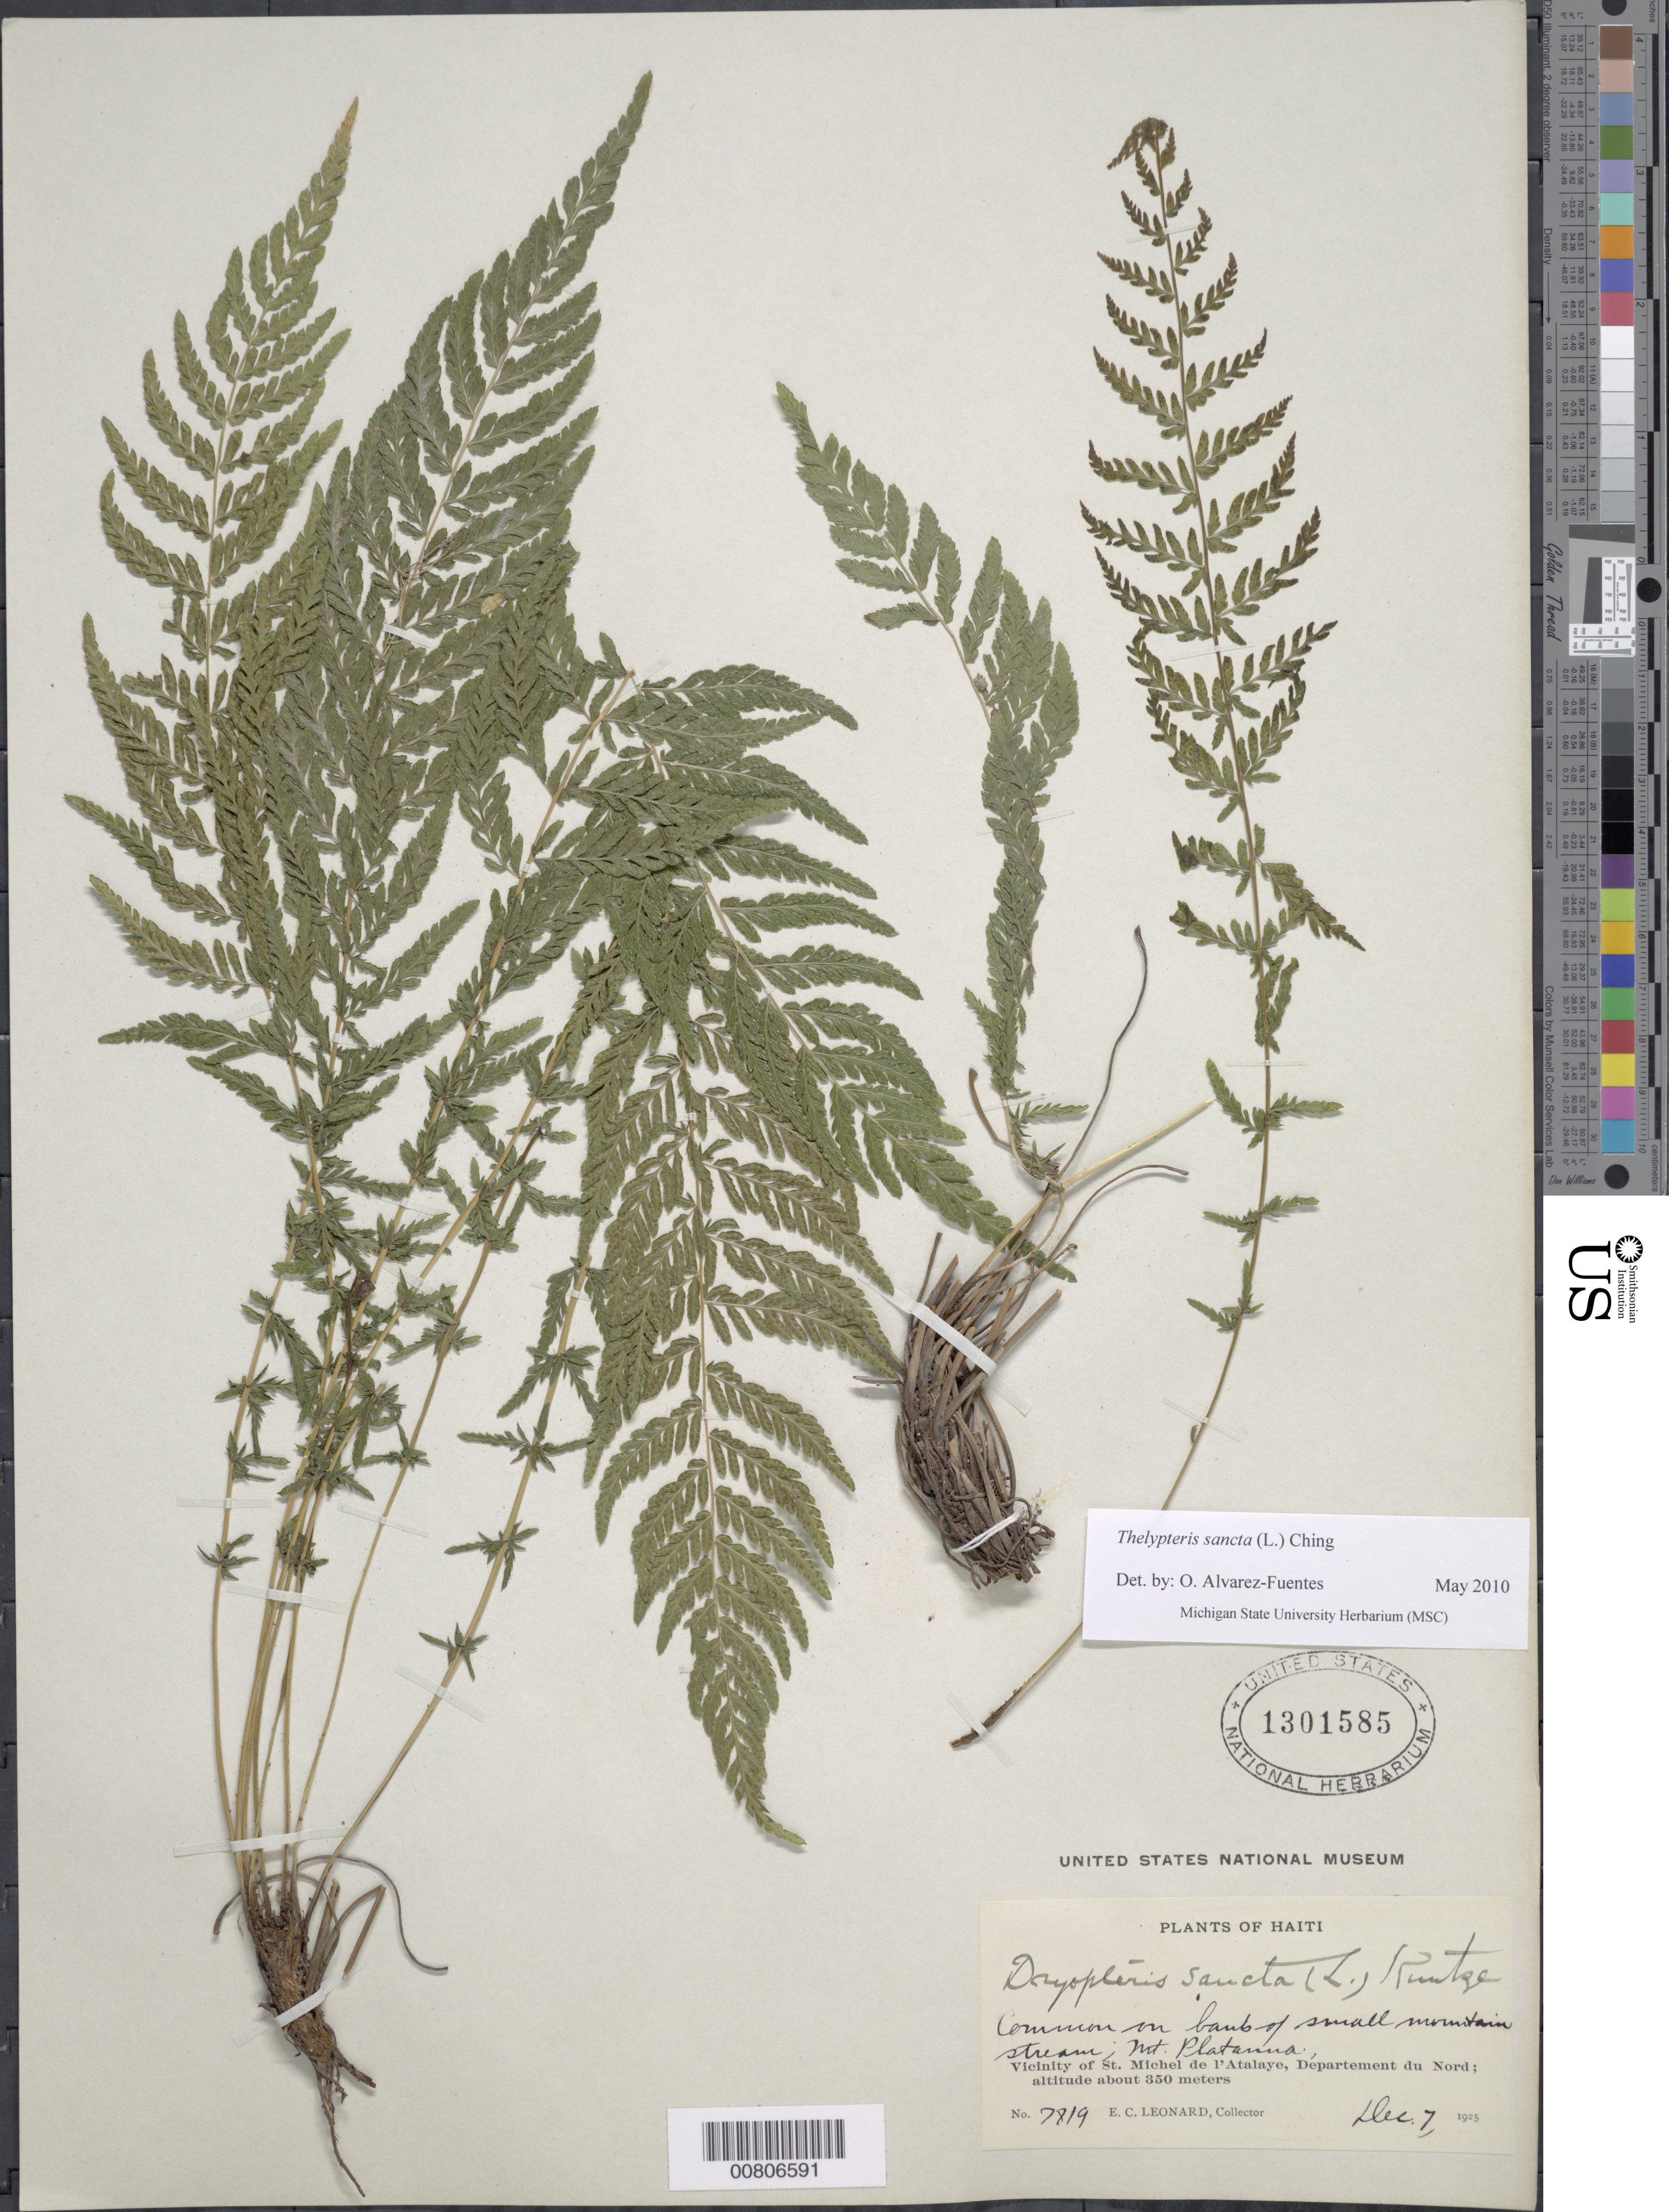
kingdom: Plantae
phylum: Tracheophyta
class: Polypodiopsida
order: Polypodiales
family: Thelypteridaceae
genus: Amauropelta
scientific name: Amauropelta sancta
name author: (L.) Pic. Serm.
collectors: E. C. Leonard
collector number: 7819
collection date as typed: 07 Dec 1925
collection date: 1925-12-07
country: Haiti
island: Hispaniola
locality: St. Michel de l'Atalaye, Mt. Platanna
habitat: Damp bank of small mountain stream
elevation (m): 350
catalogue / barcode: US 1301585